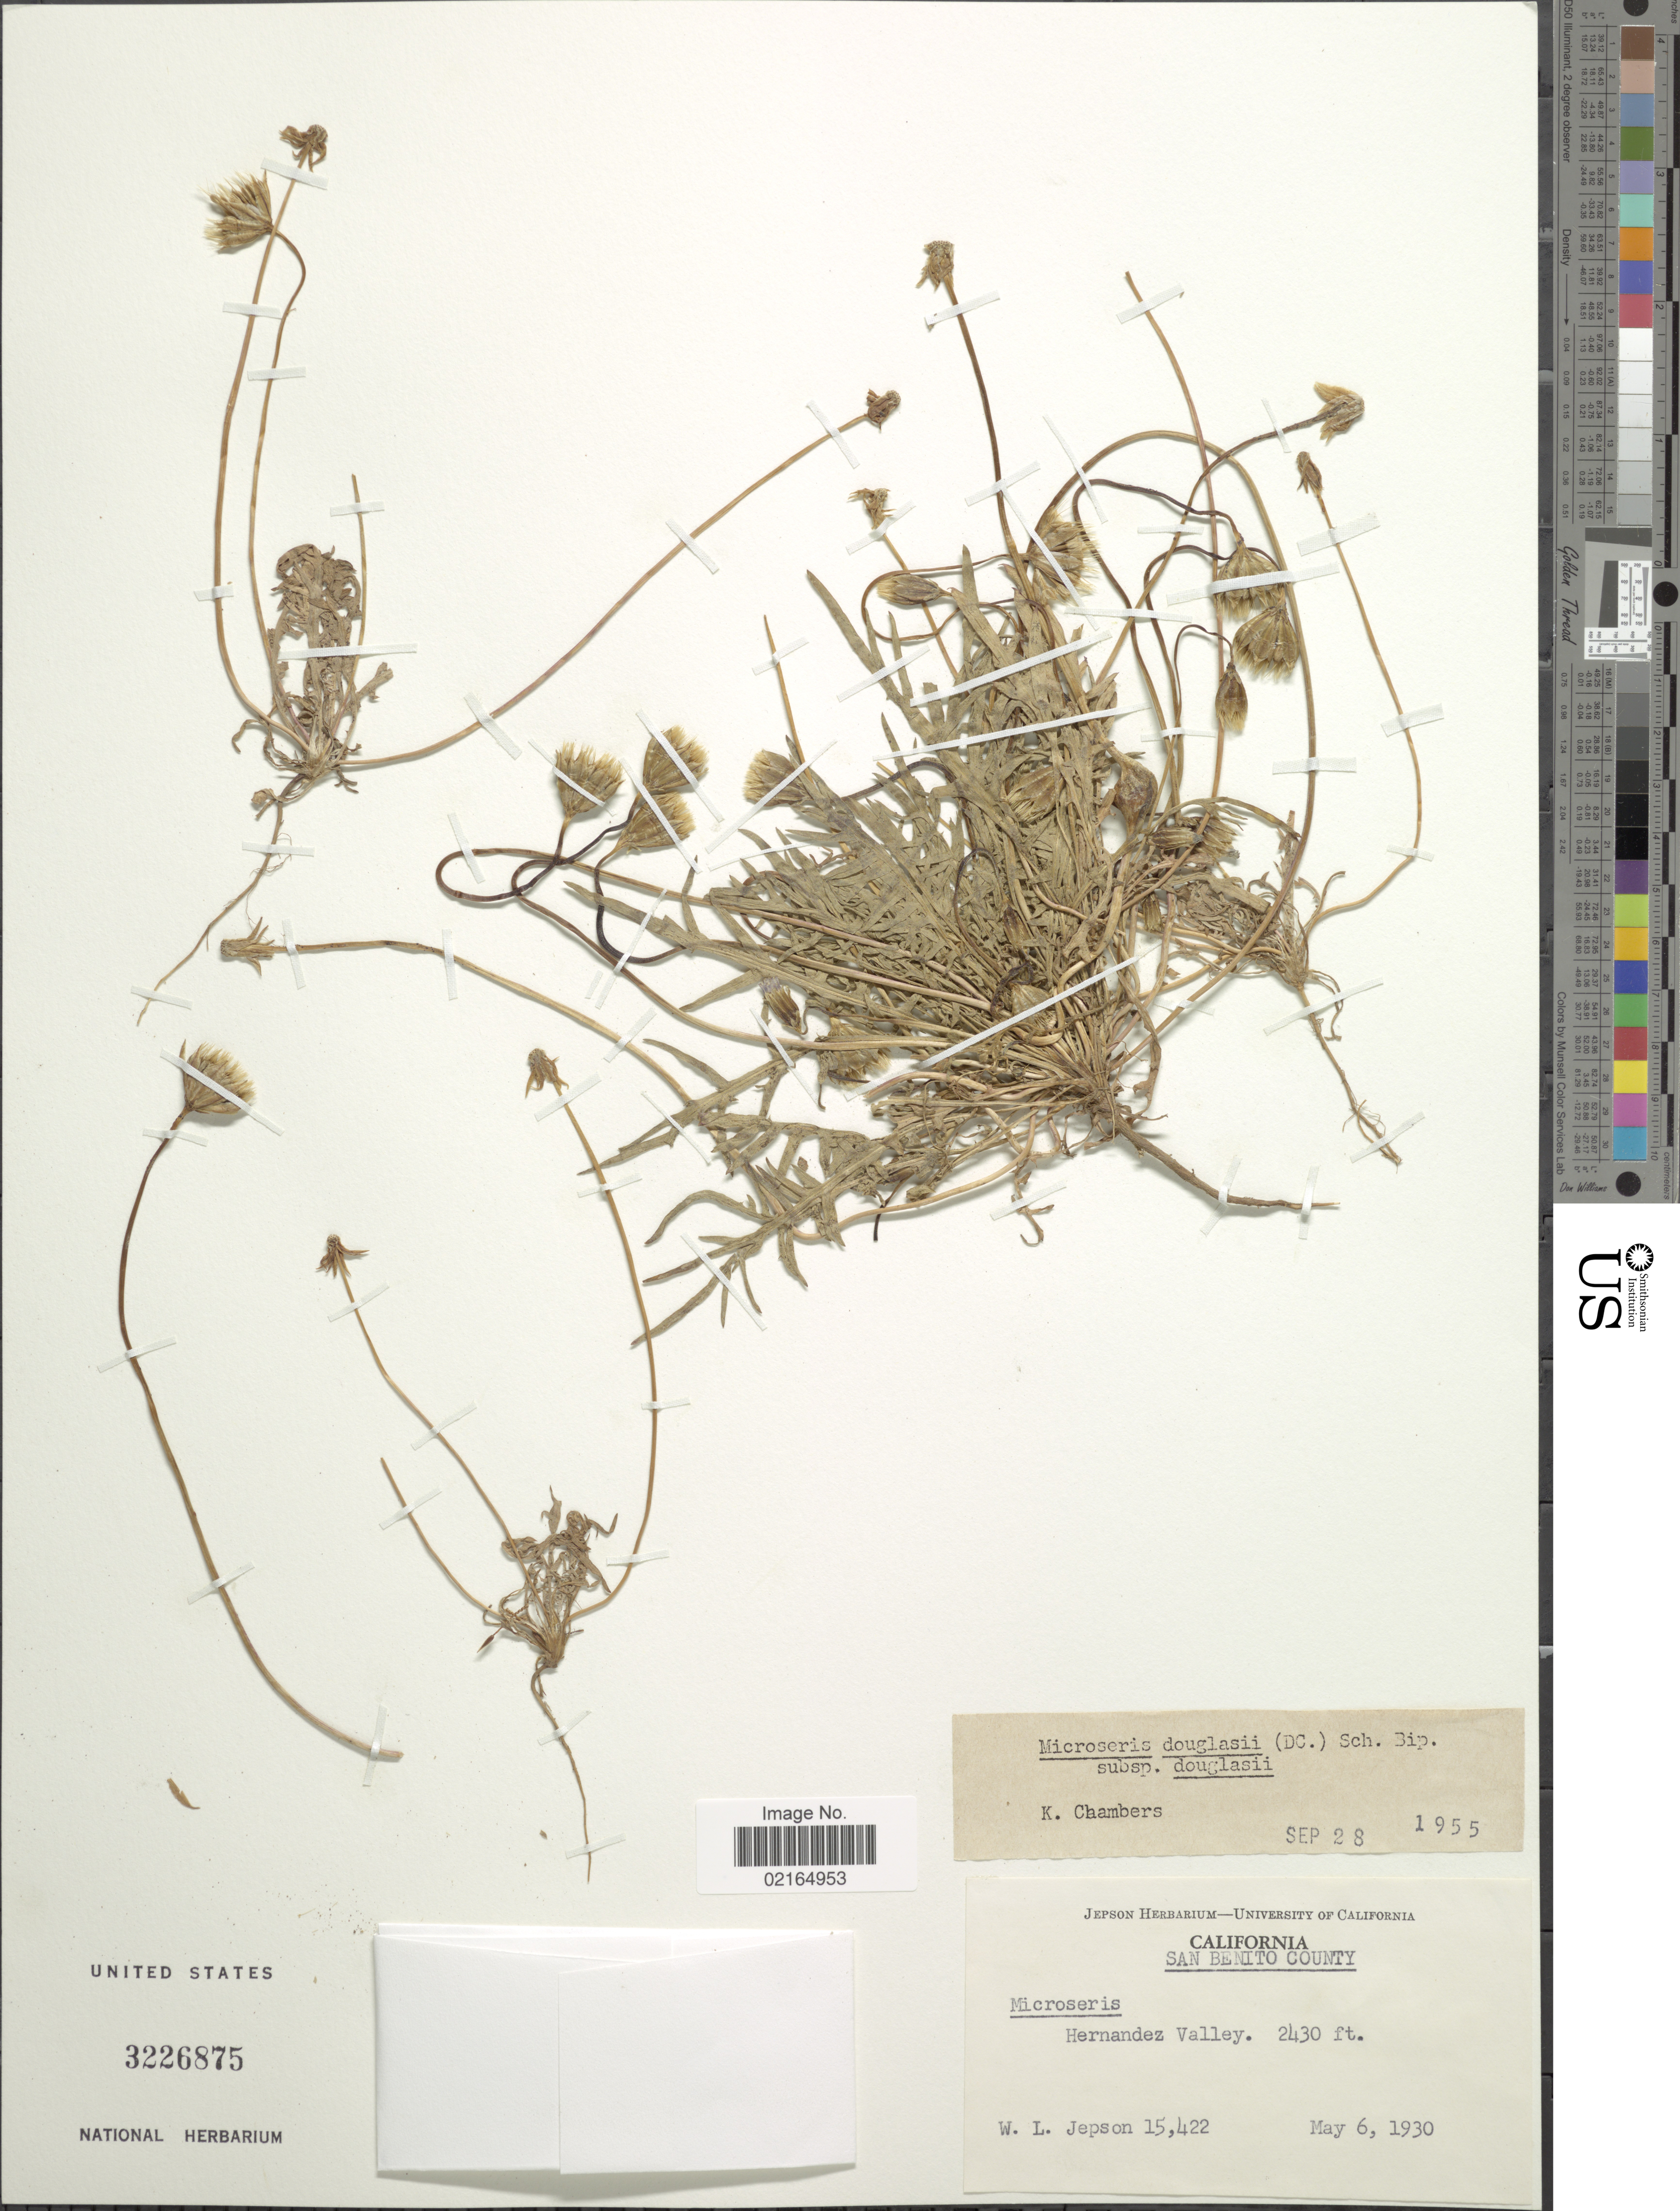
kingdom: Plantae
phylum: Tracheophyta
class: Magnoliopsida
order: Asterales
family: Asteraceae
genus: Microseris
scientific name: Microseris douglasii subsp. douglasii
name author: (DC.) Sch. Bip.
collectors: W. L. Jepson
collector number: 15422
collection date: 1930-05-06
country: United States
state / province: California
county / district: San Benito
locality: San Benito County, Hernandez Valley.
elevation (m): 741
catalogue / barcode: US 3226875